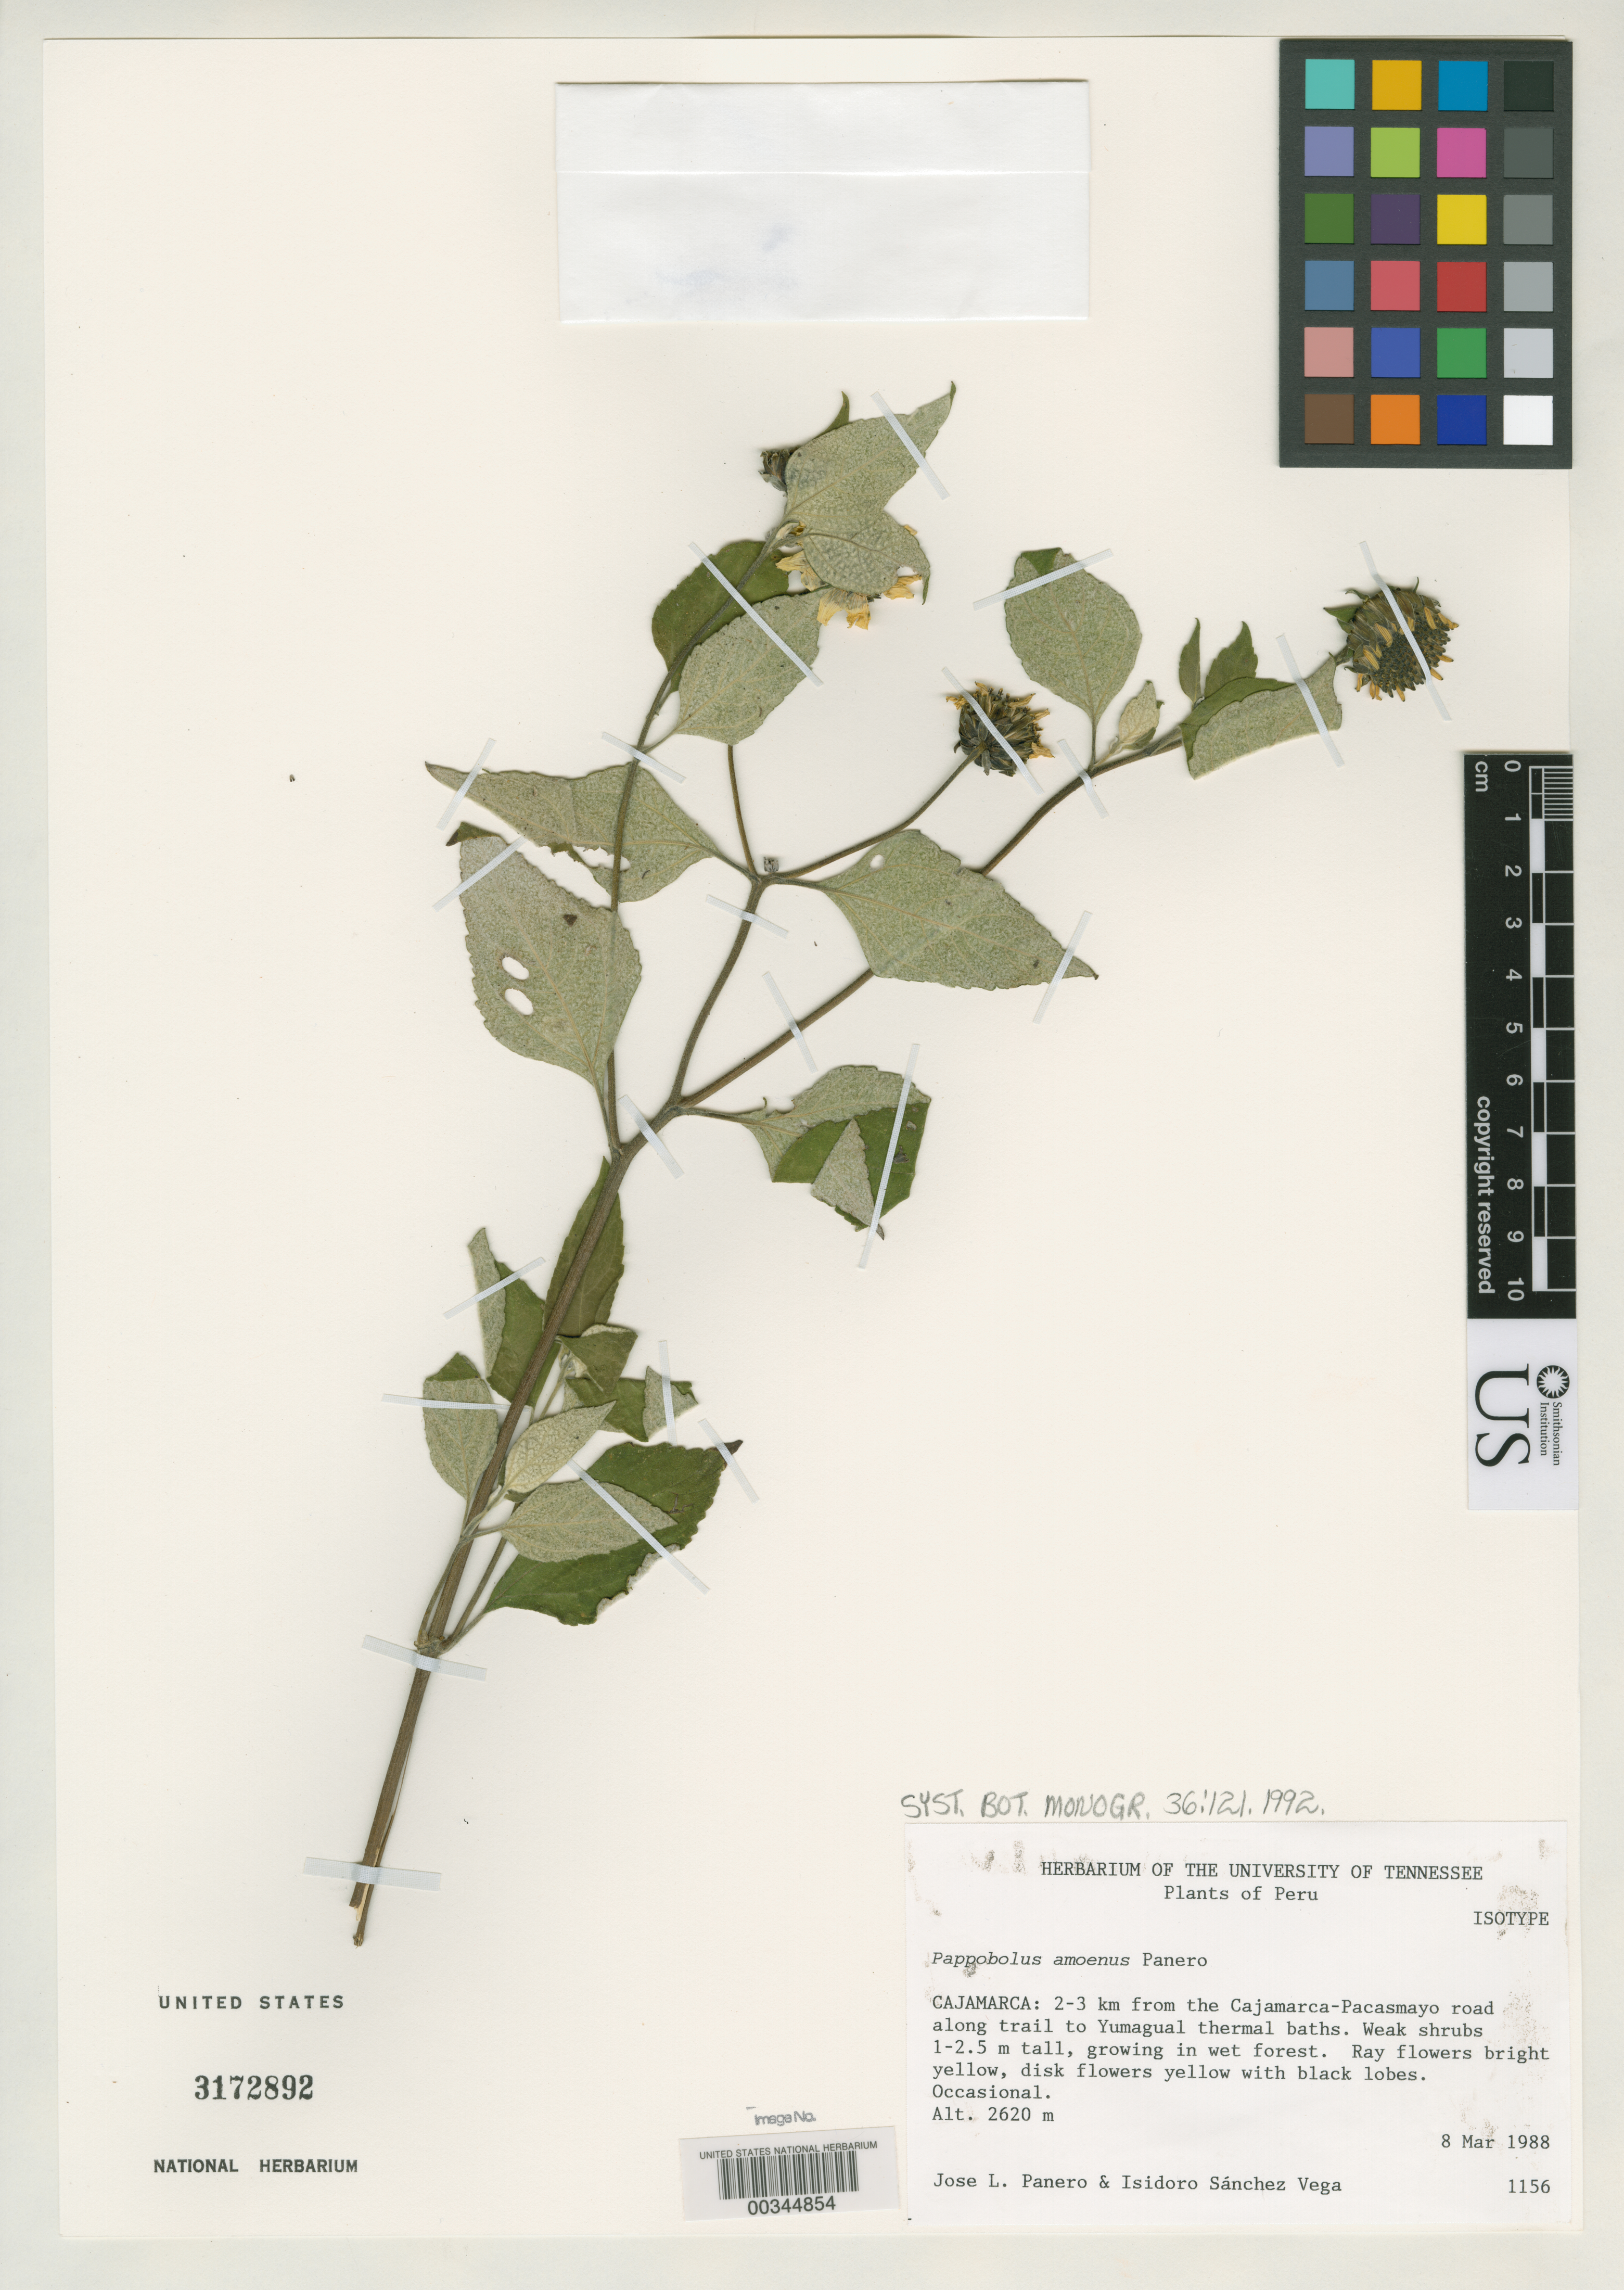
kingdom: Plantae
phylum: Tracheophyta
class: Magnoliopsida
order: Asterales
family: Asteraceae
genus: Pappobolus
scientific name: Pappobolus amoenus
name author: Panero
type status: Isotype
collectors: J. L. Panero & I. Sánchez Vega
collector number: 1156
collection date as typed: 08 Mar 1988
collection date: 1988-03-08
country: Peru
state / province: Cajamarca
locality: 2 - 3 km from Cajamarca-Pacasmayo Road along trail to Yumagual Thermal Baths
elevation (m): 2620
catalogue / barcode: US 3172892